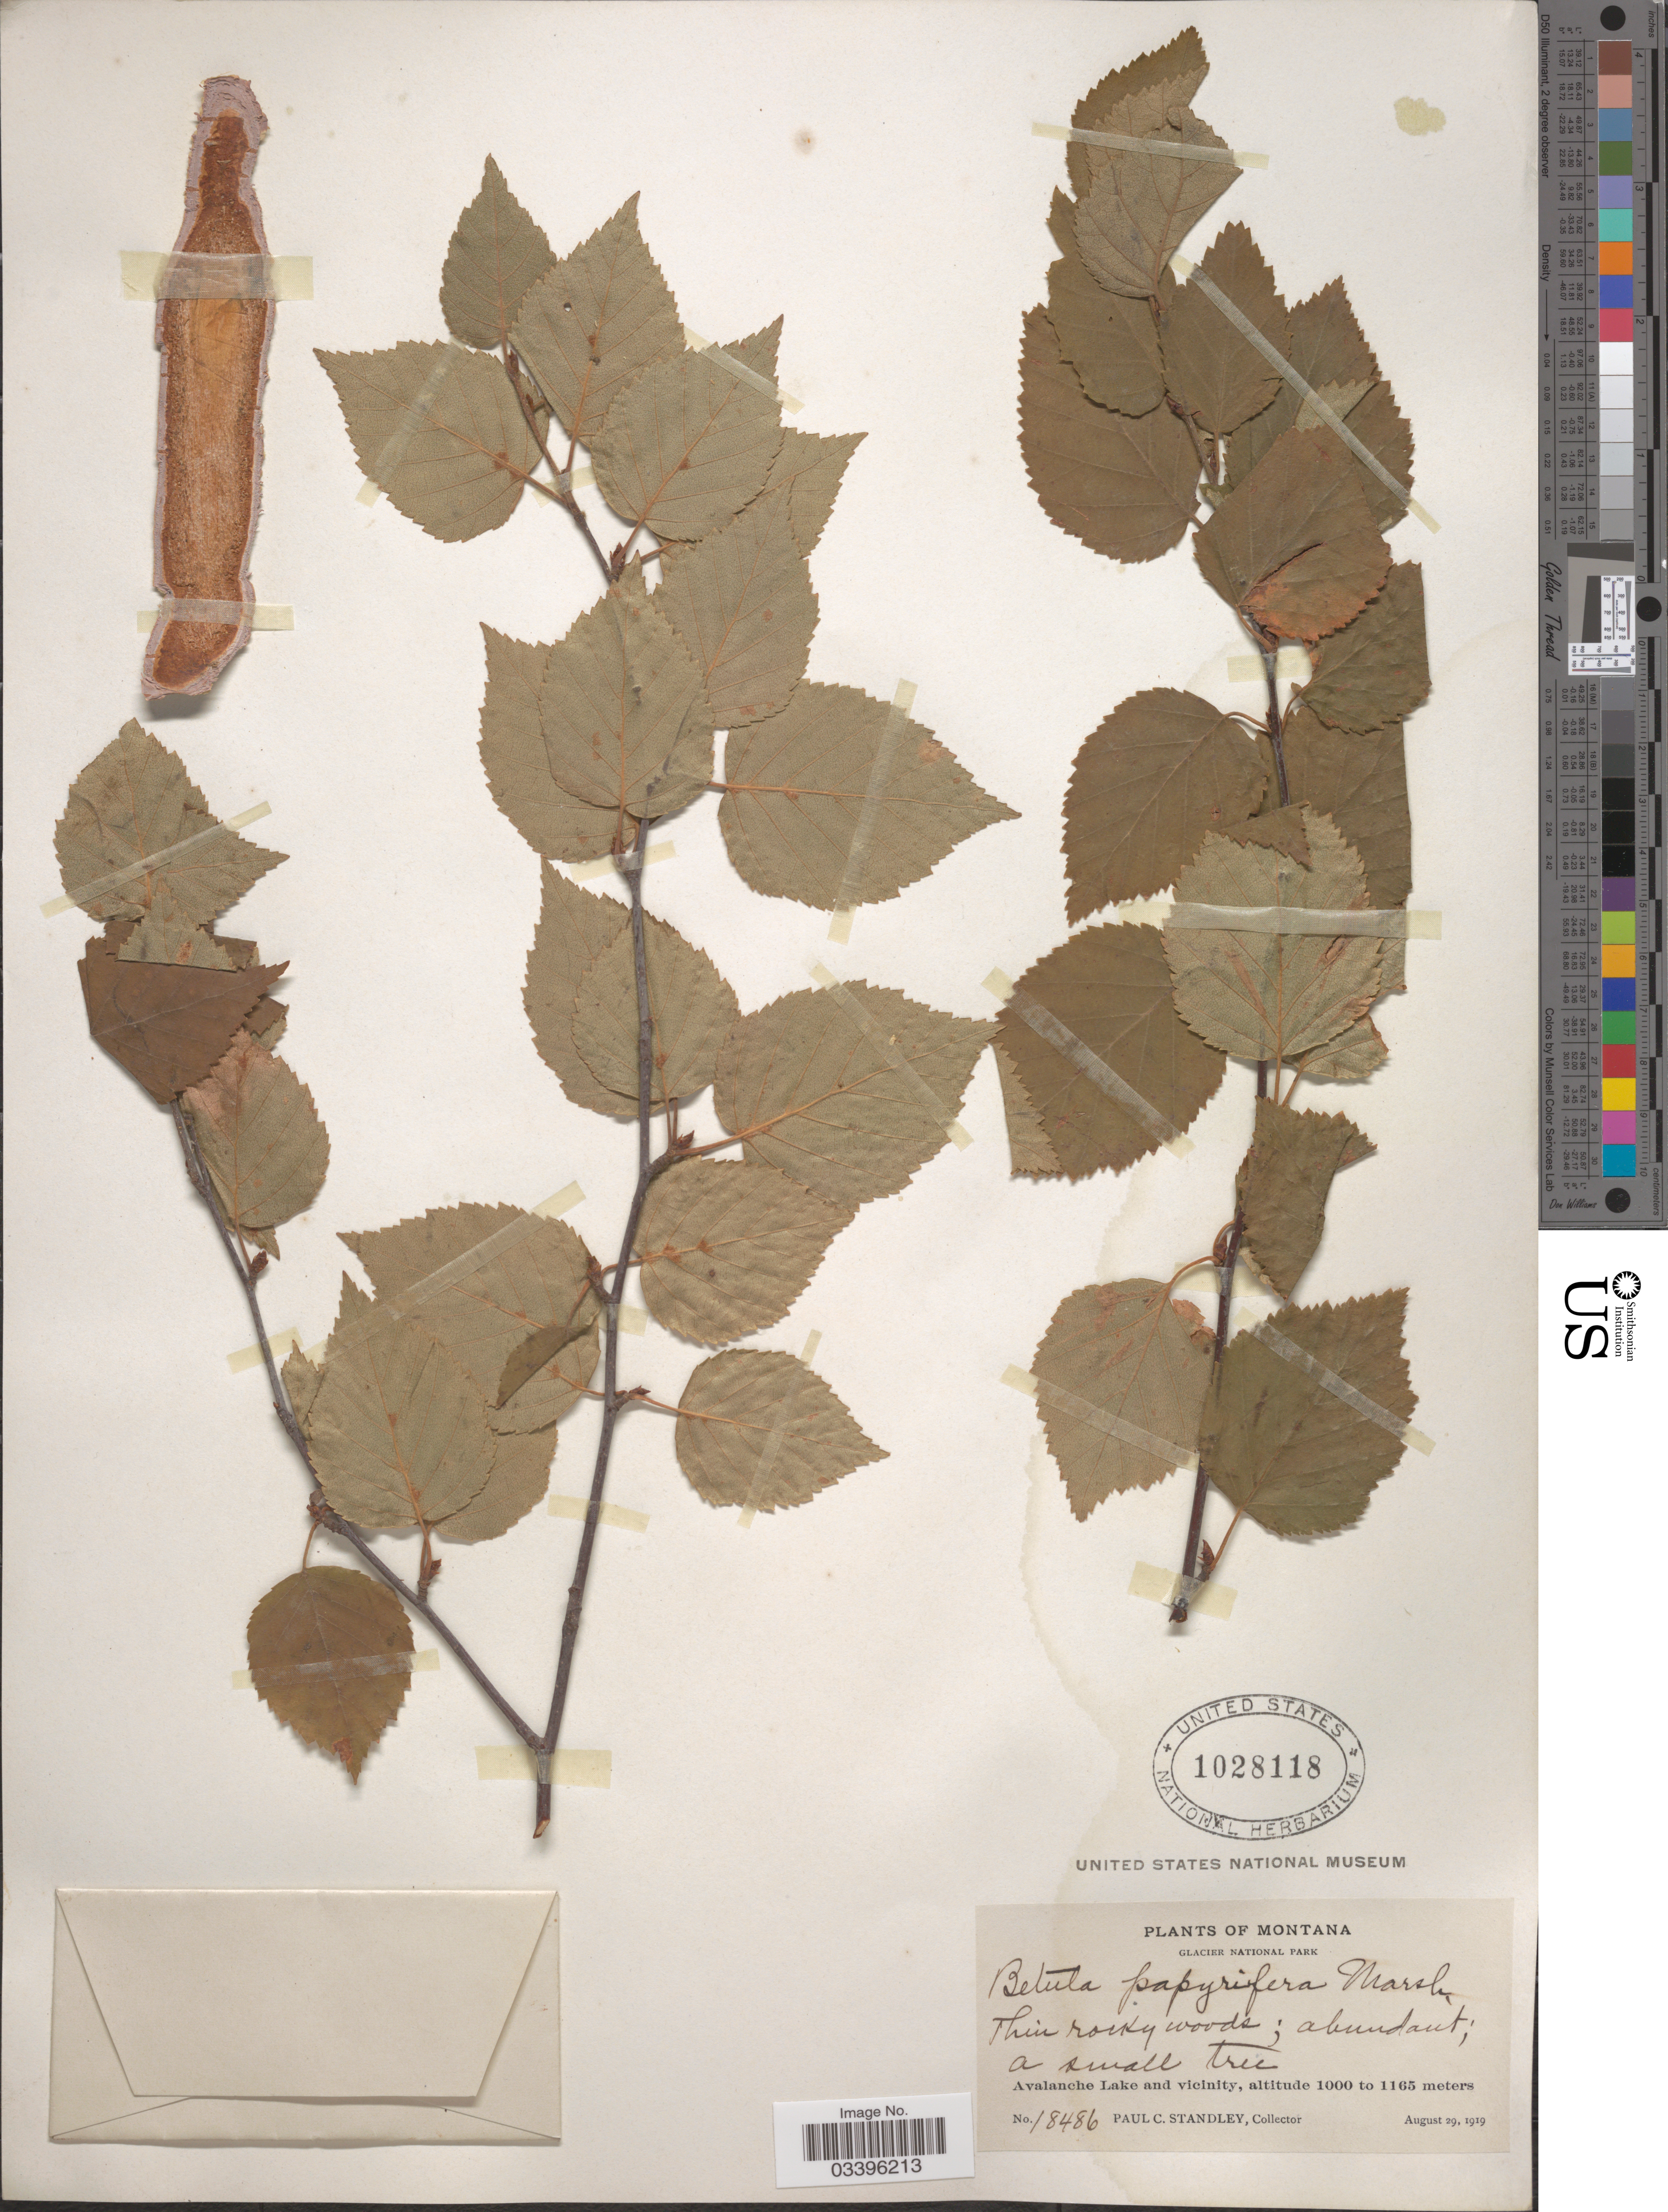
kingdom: Plantae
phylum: Tracheophyta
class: Magnoliopsida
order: Fagales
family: Betulaceae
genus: Betula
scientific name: Betula occidentalis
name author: Hook.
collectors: P. C. Standley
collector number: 18486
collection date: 1919-08-29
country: United States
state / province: Montana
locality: Glacier National Park. Avalanche Lake and vicinity.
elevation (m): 1000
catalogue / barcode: US 1028118